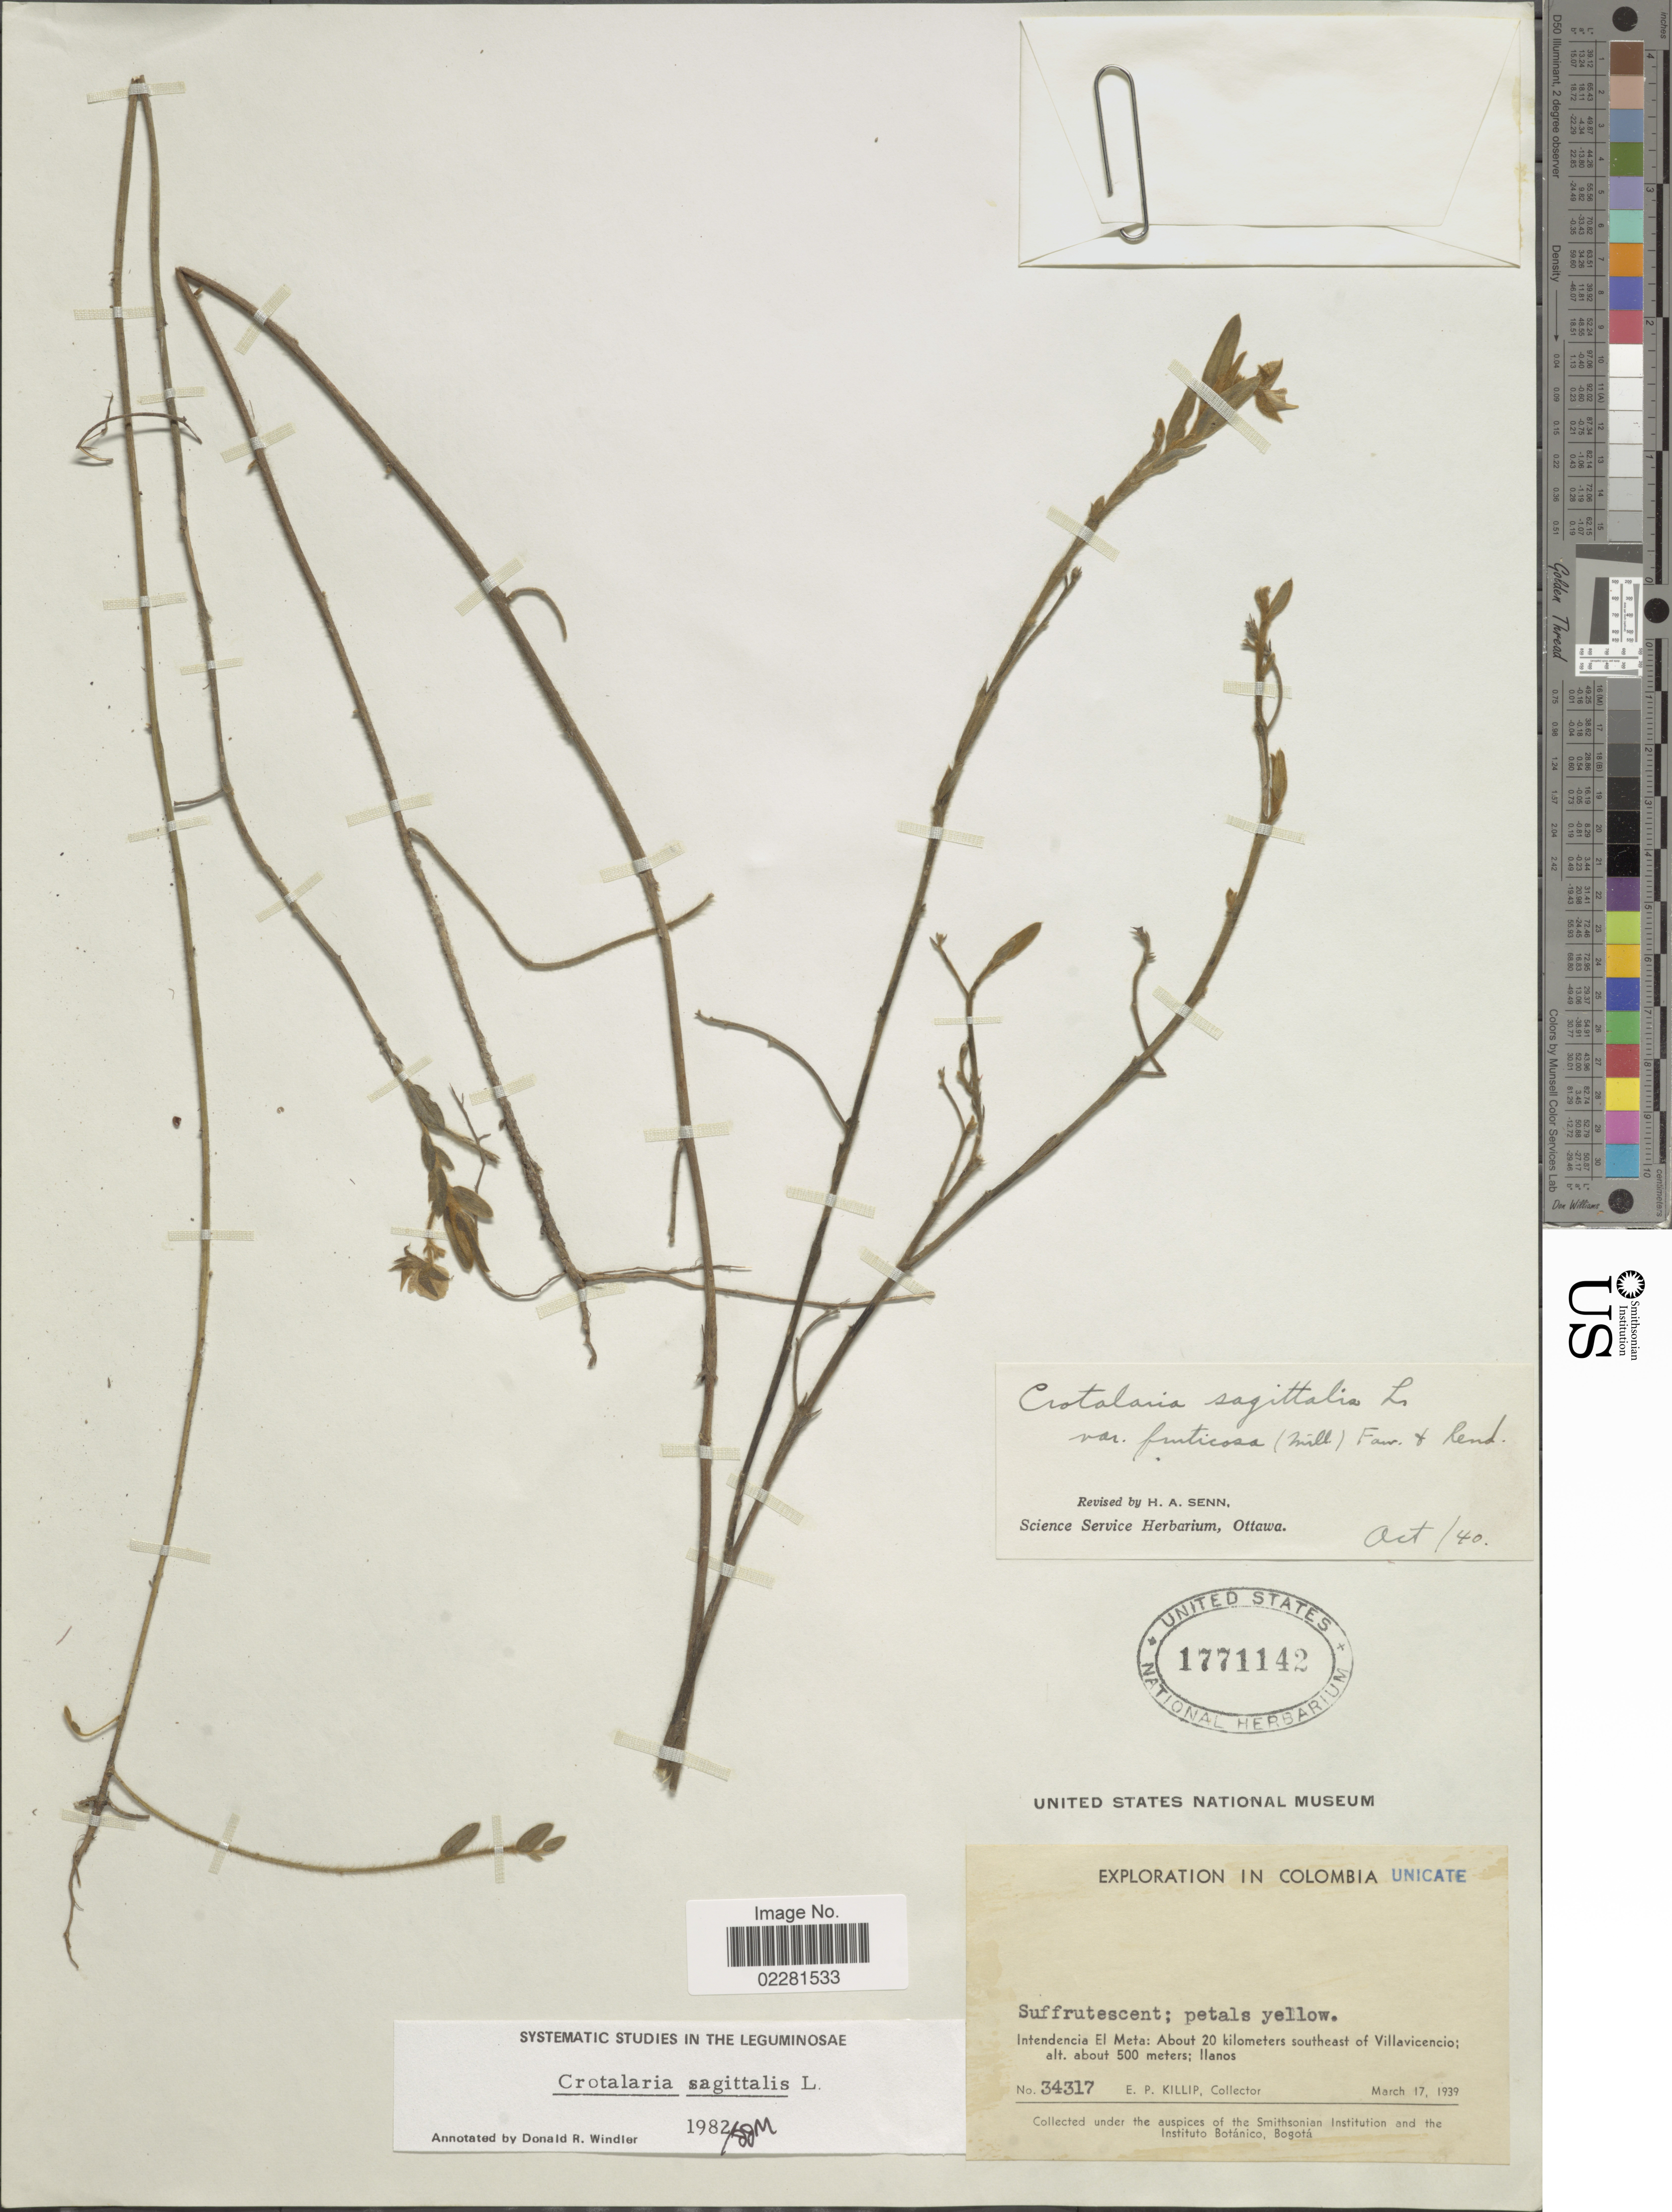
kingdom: Plantae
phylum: Tracheophyta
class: Magnoliopsida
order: Fabales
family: Fabaceae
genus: Crotalaria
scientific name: Crotalaria sagittalis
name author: L.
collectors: E. P. Killip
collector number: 34317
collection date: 1939-03-17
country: Colombia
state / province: Meta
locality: About 20 kilometers southeast of Villavicencio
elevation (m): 500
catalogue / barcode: US 1771142